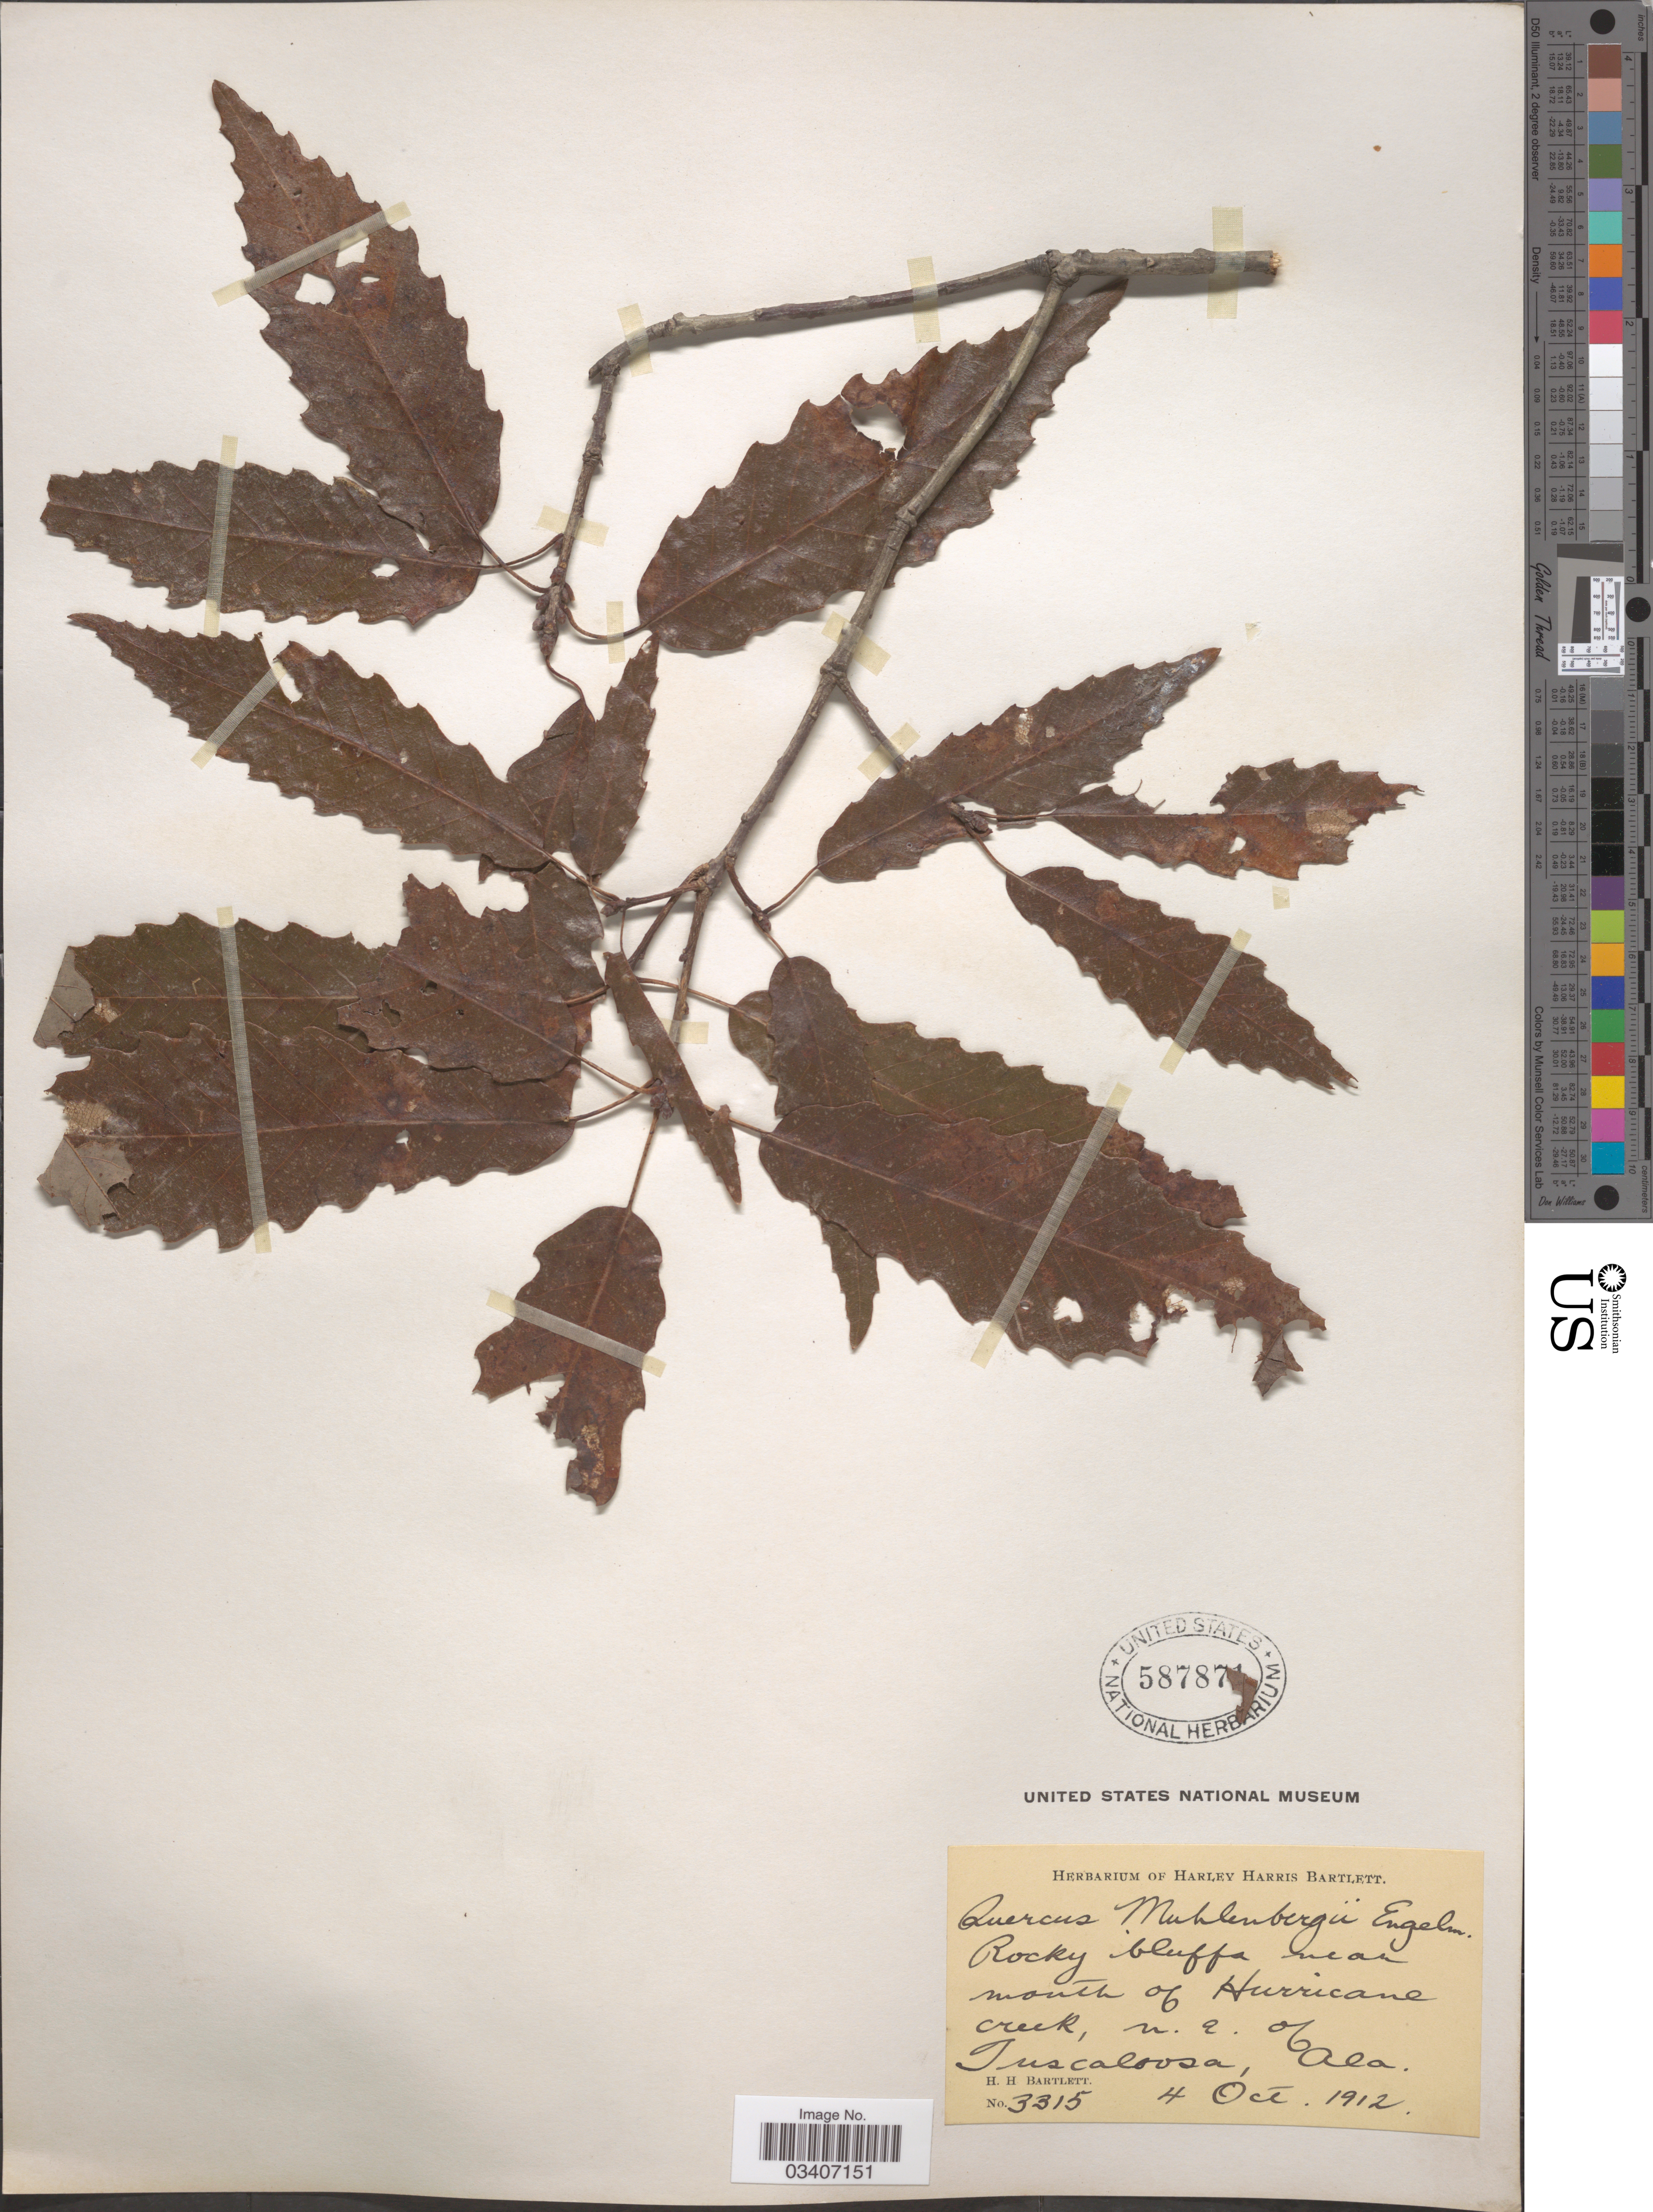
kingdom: Plantae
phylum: Tracheophyta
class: Magnoliopsida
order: Fagales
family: Fagaceae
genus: Quercus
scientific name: Quercus muehlenbergii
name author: Engelm.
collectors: H. H. Bartlett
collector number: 3315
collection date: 1912-10-04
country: United States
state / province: Alabama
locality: Near mouth of Hurricane Creek, N.E. of Tuscaloosa.